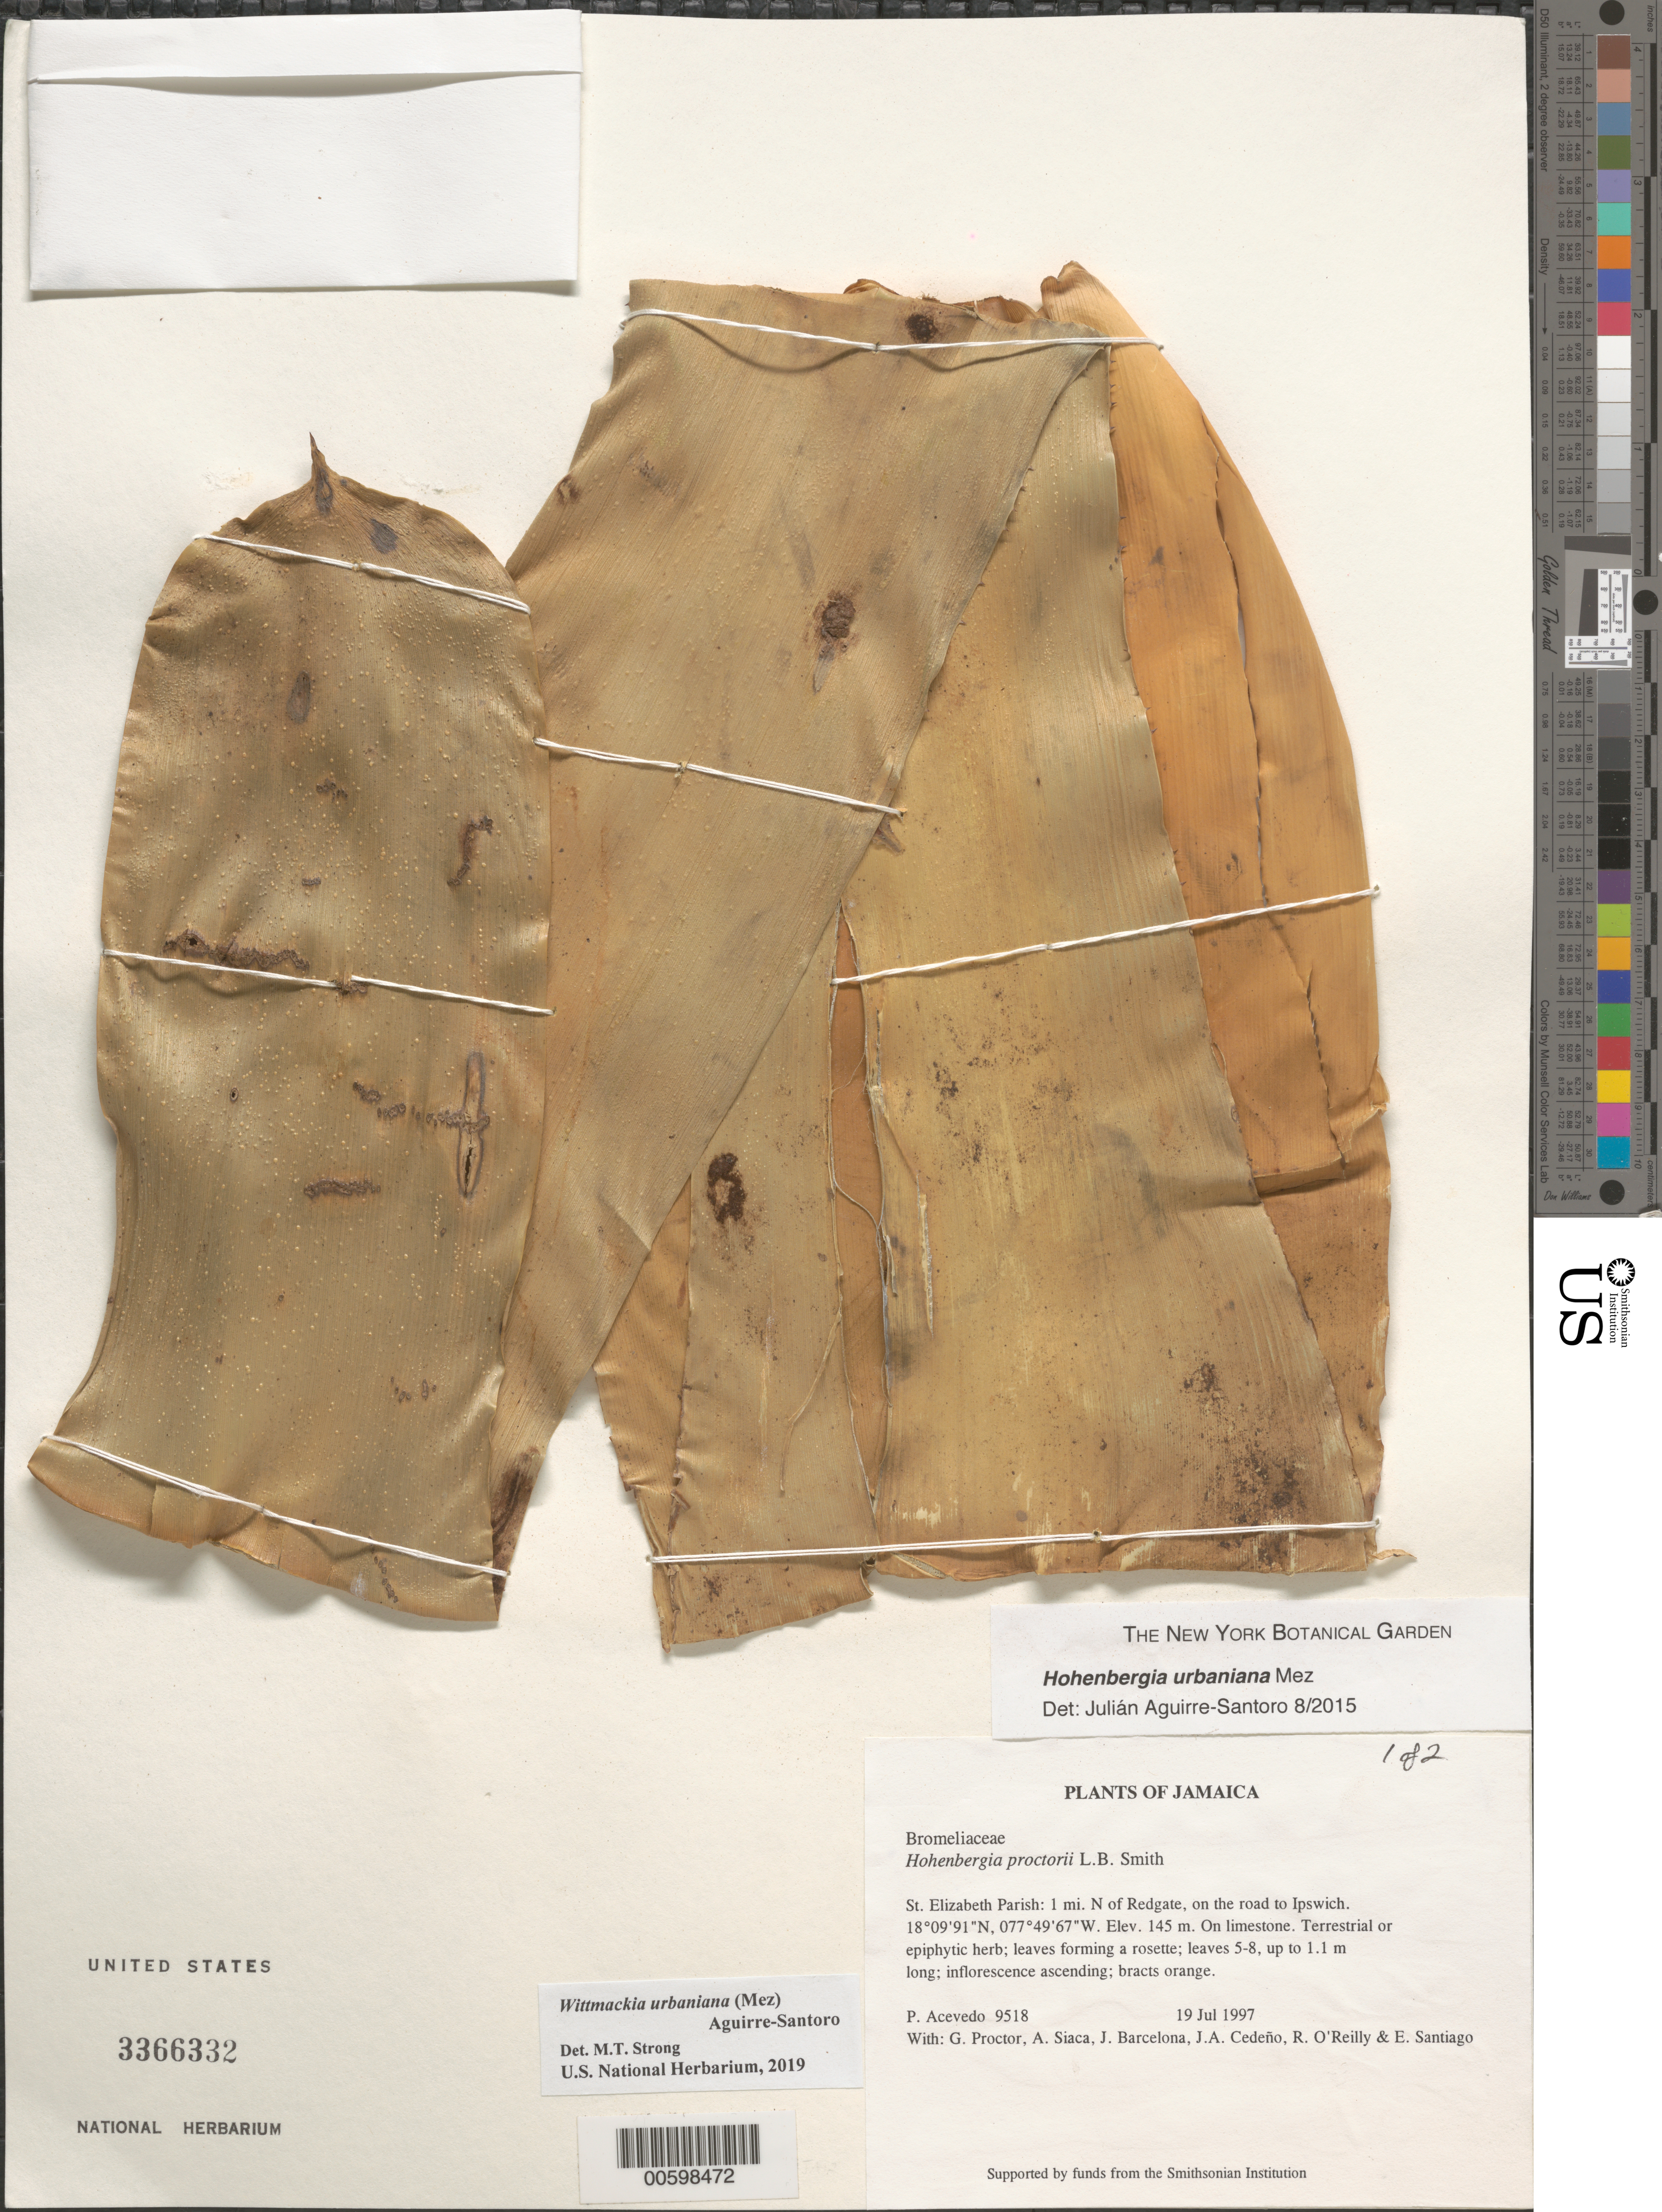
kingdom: Plantae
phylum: Tracheophyta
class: Liliopsida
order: Poales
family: Bromeliaceae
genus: Wittmackia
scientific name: Wittmackia urbaniana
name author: (Mez) Aguirre-Santoro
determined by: Strong, Mark T., (BOT), Smithsonian Institution - National Museum of Natural History (UNITED STATES)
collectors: P. Acevedo-Rodr., G. R. Proctor, A. Siaca, J. Barcelona, J. A. Cedeño M. & R. O'Reilly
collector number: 9518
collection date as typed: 19 Jul 1997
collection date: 1997-07-19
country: Jamaica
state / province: Saint Elizabeth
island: Jamaica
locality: St. Elizabeth Parish: 1 mi. N of Redgate, on the road to Ipswich.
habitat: On limestone.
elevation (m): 145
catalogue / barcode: US 3366332